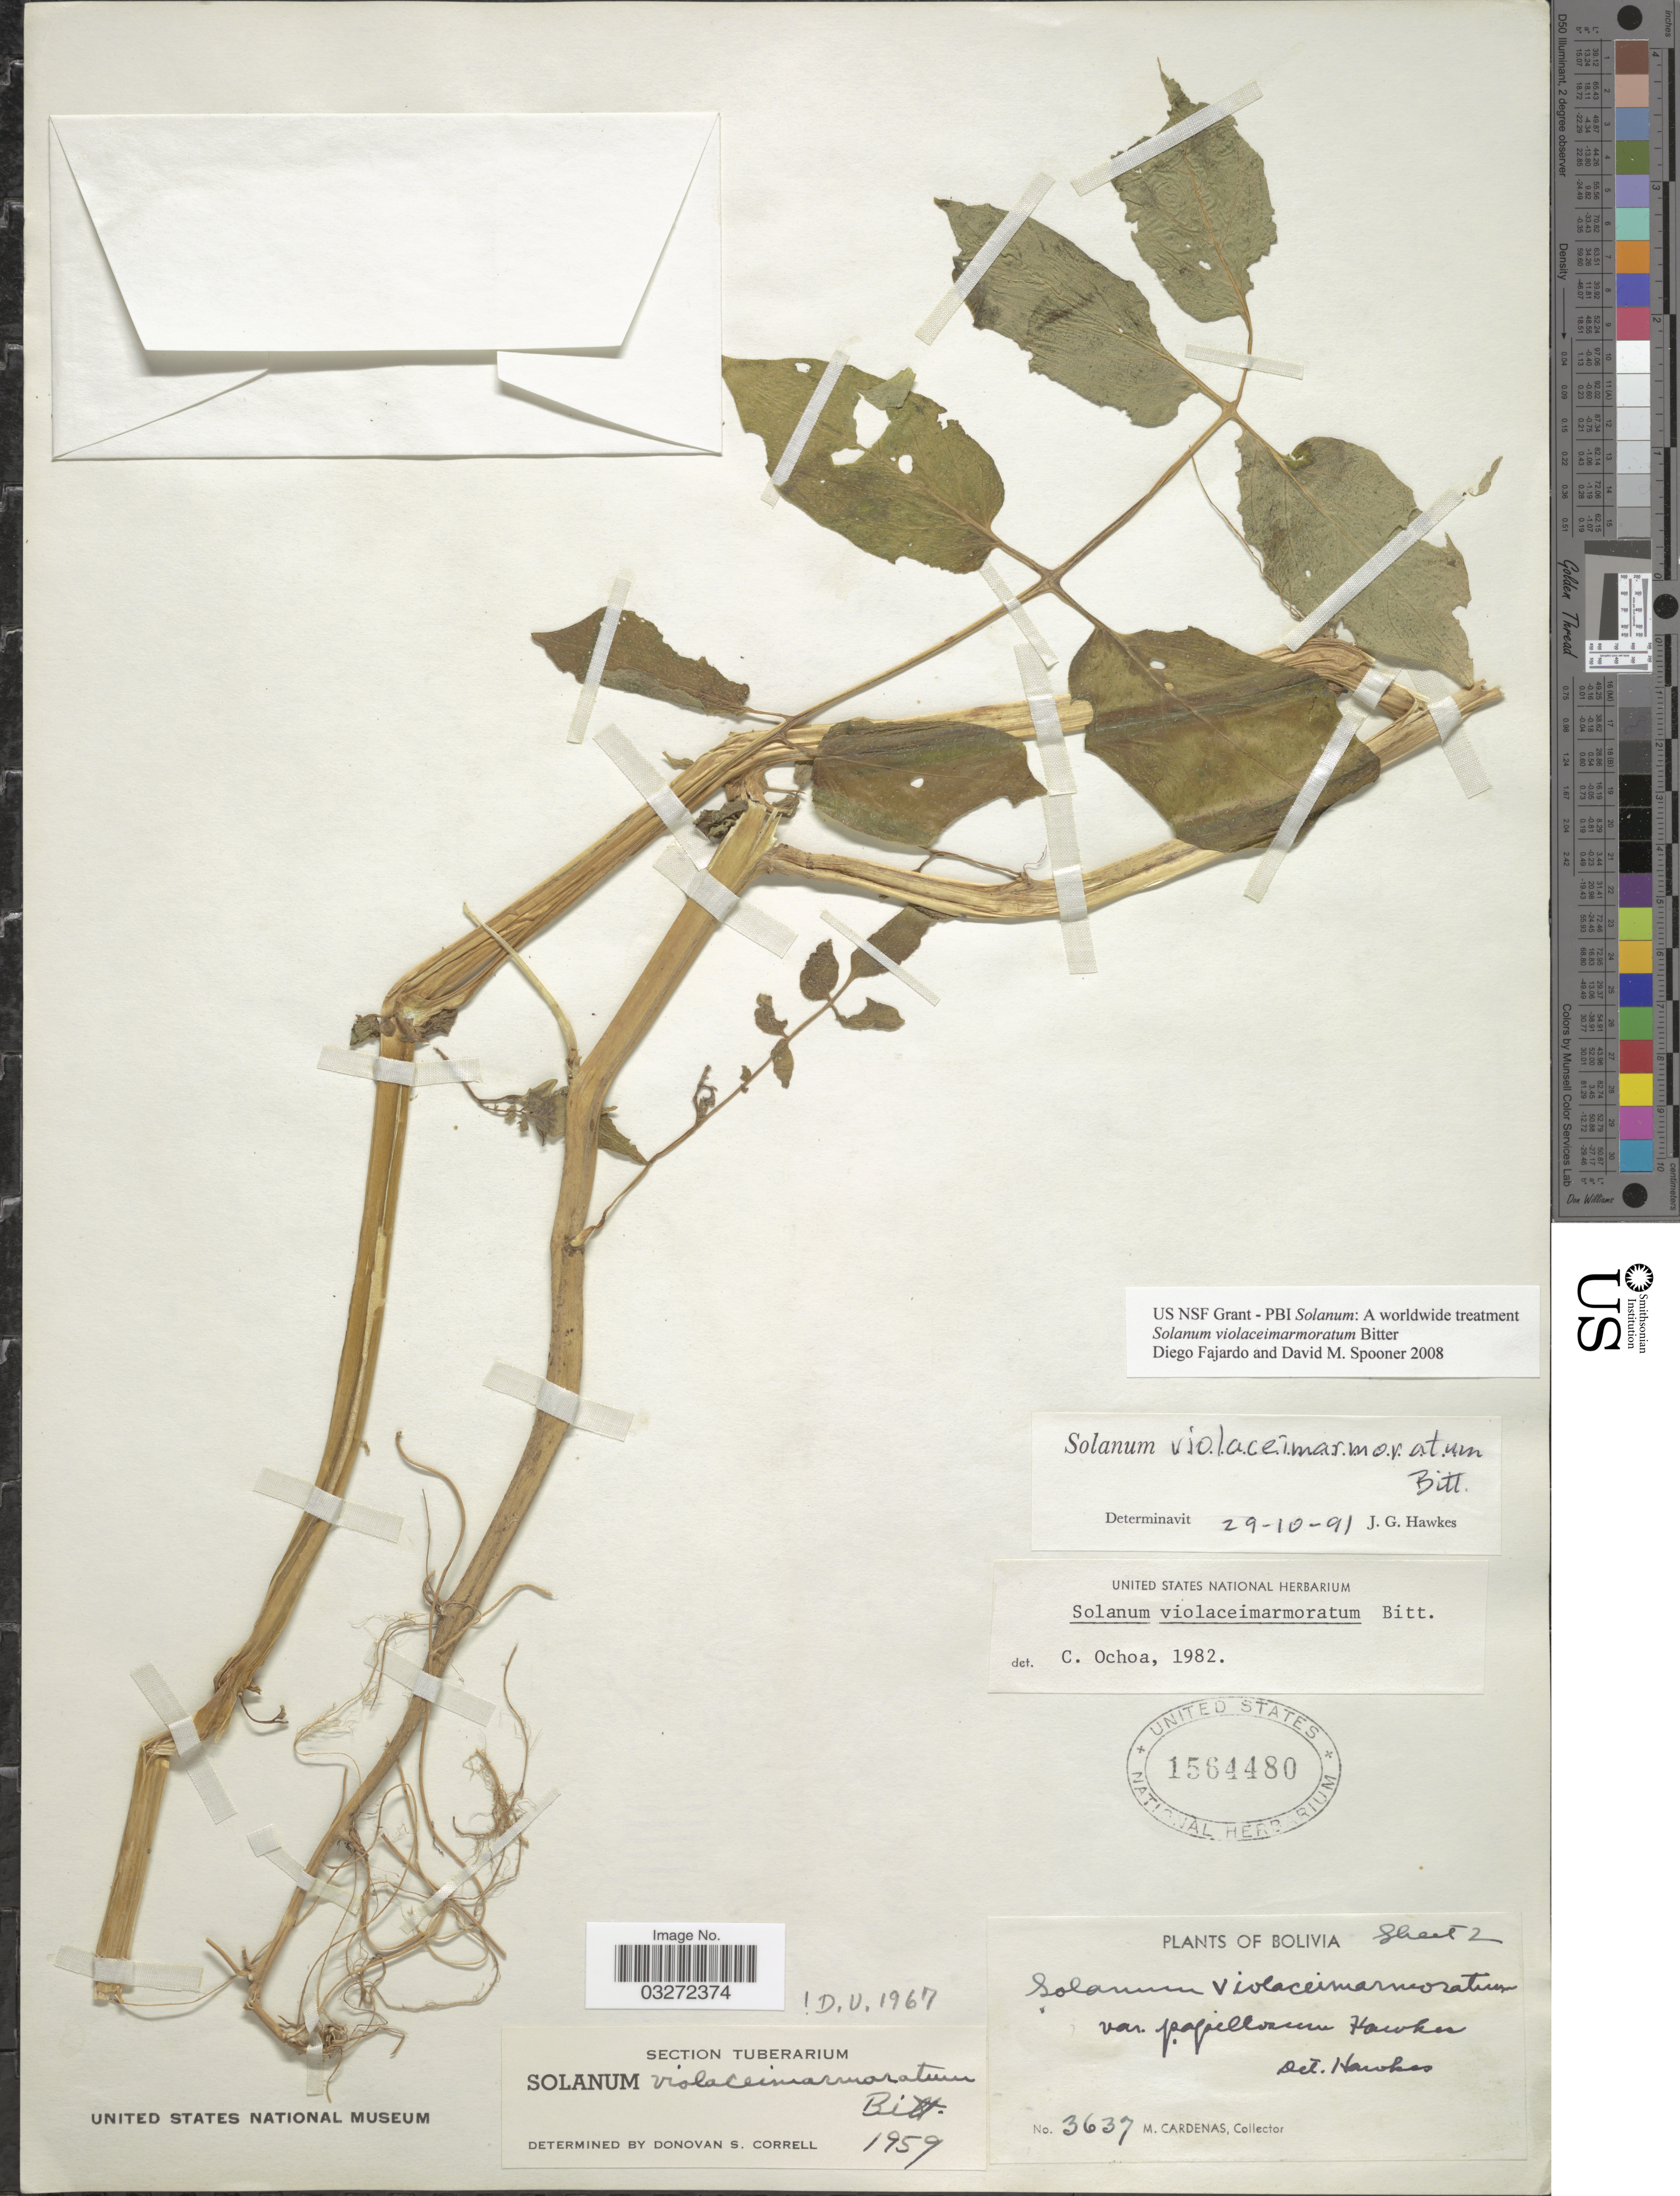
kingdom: Plantae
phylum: Tracheophyta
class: Magnoliopsida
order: Solanales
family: Solanaceae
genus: Solanum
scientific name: Solanum violaceimarmoratum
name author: Bitter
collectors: M. Cárdenas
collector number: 3637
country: Bolivia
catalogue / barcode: US 1564480